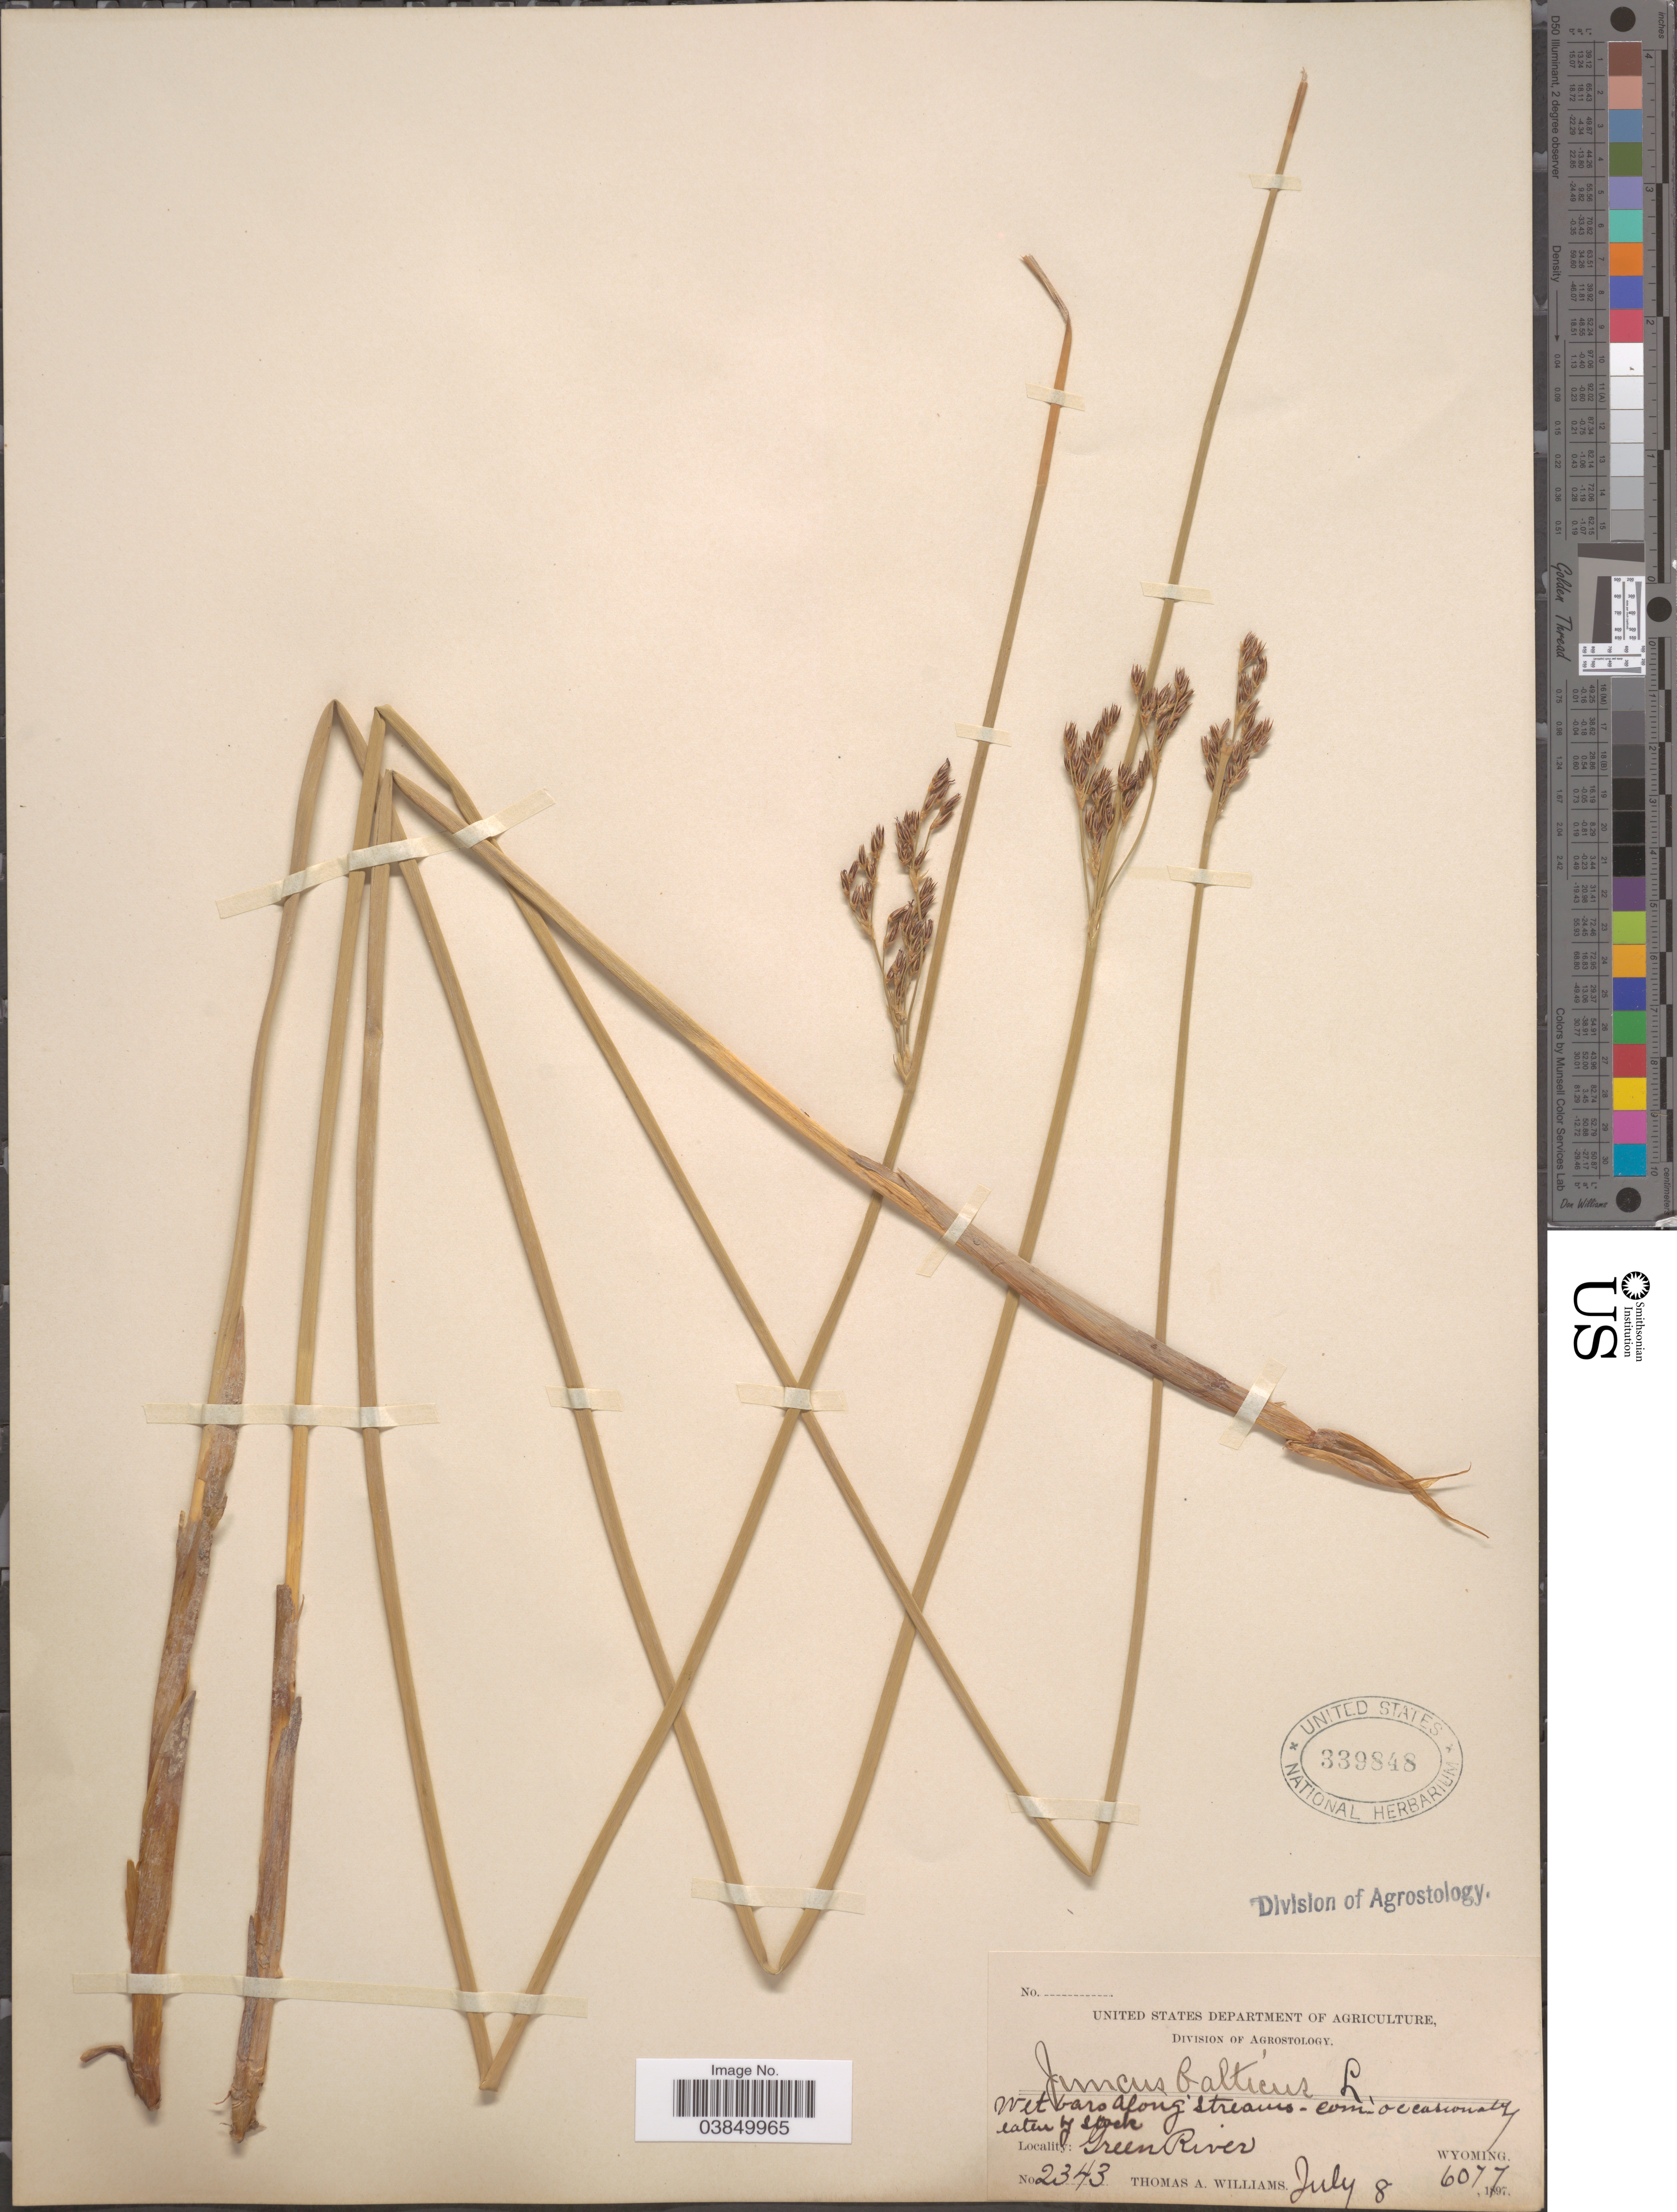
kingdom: Plantae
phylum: Tracheophyta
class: Liliopsida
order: Poales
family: Juncaceae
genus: Juncus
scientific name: Juncus balticus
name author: Willd.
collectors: T. A. Williams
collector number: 2343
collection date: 1897-07-08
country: United States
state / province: Wyoming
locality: Green River.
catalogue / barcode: US 339848